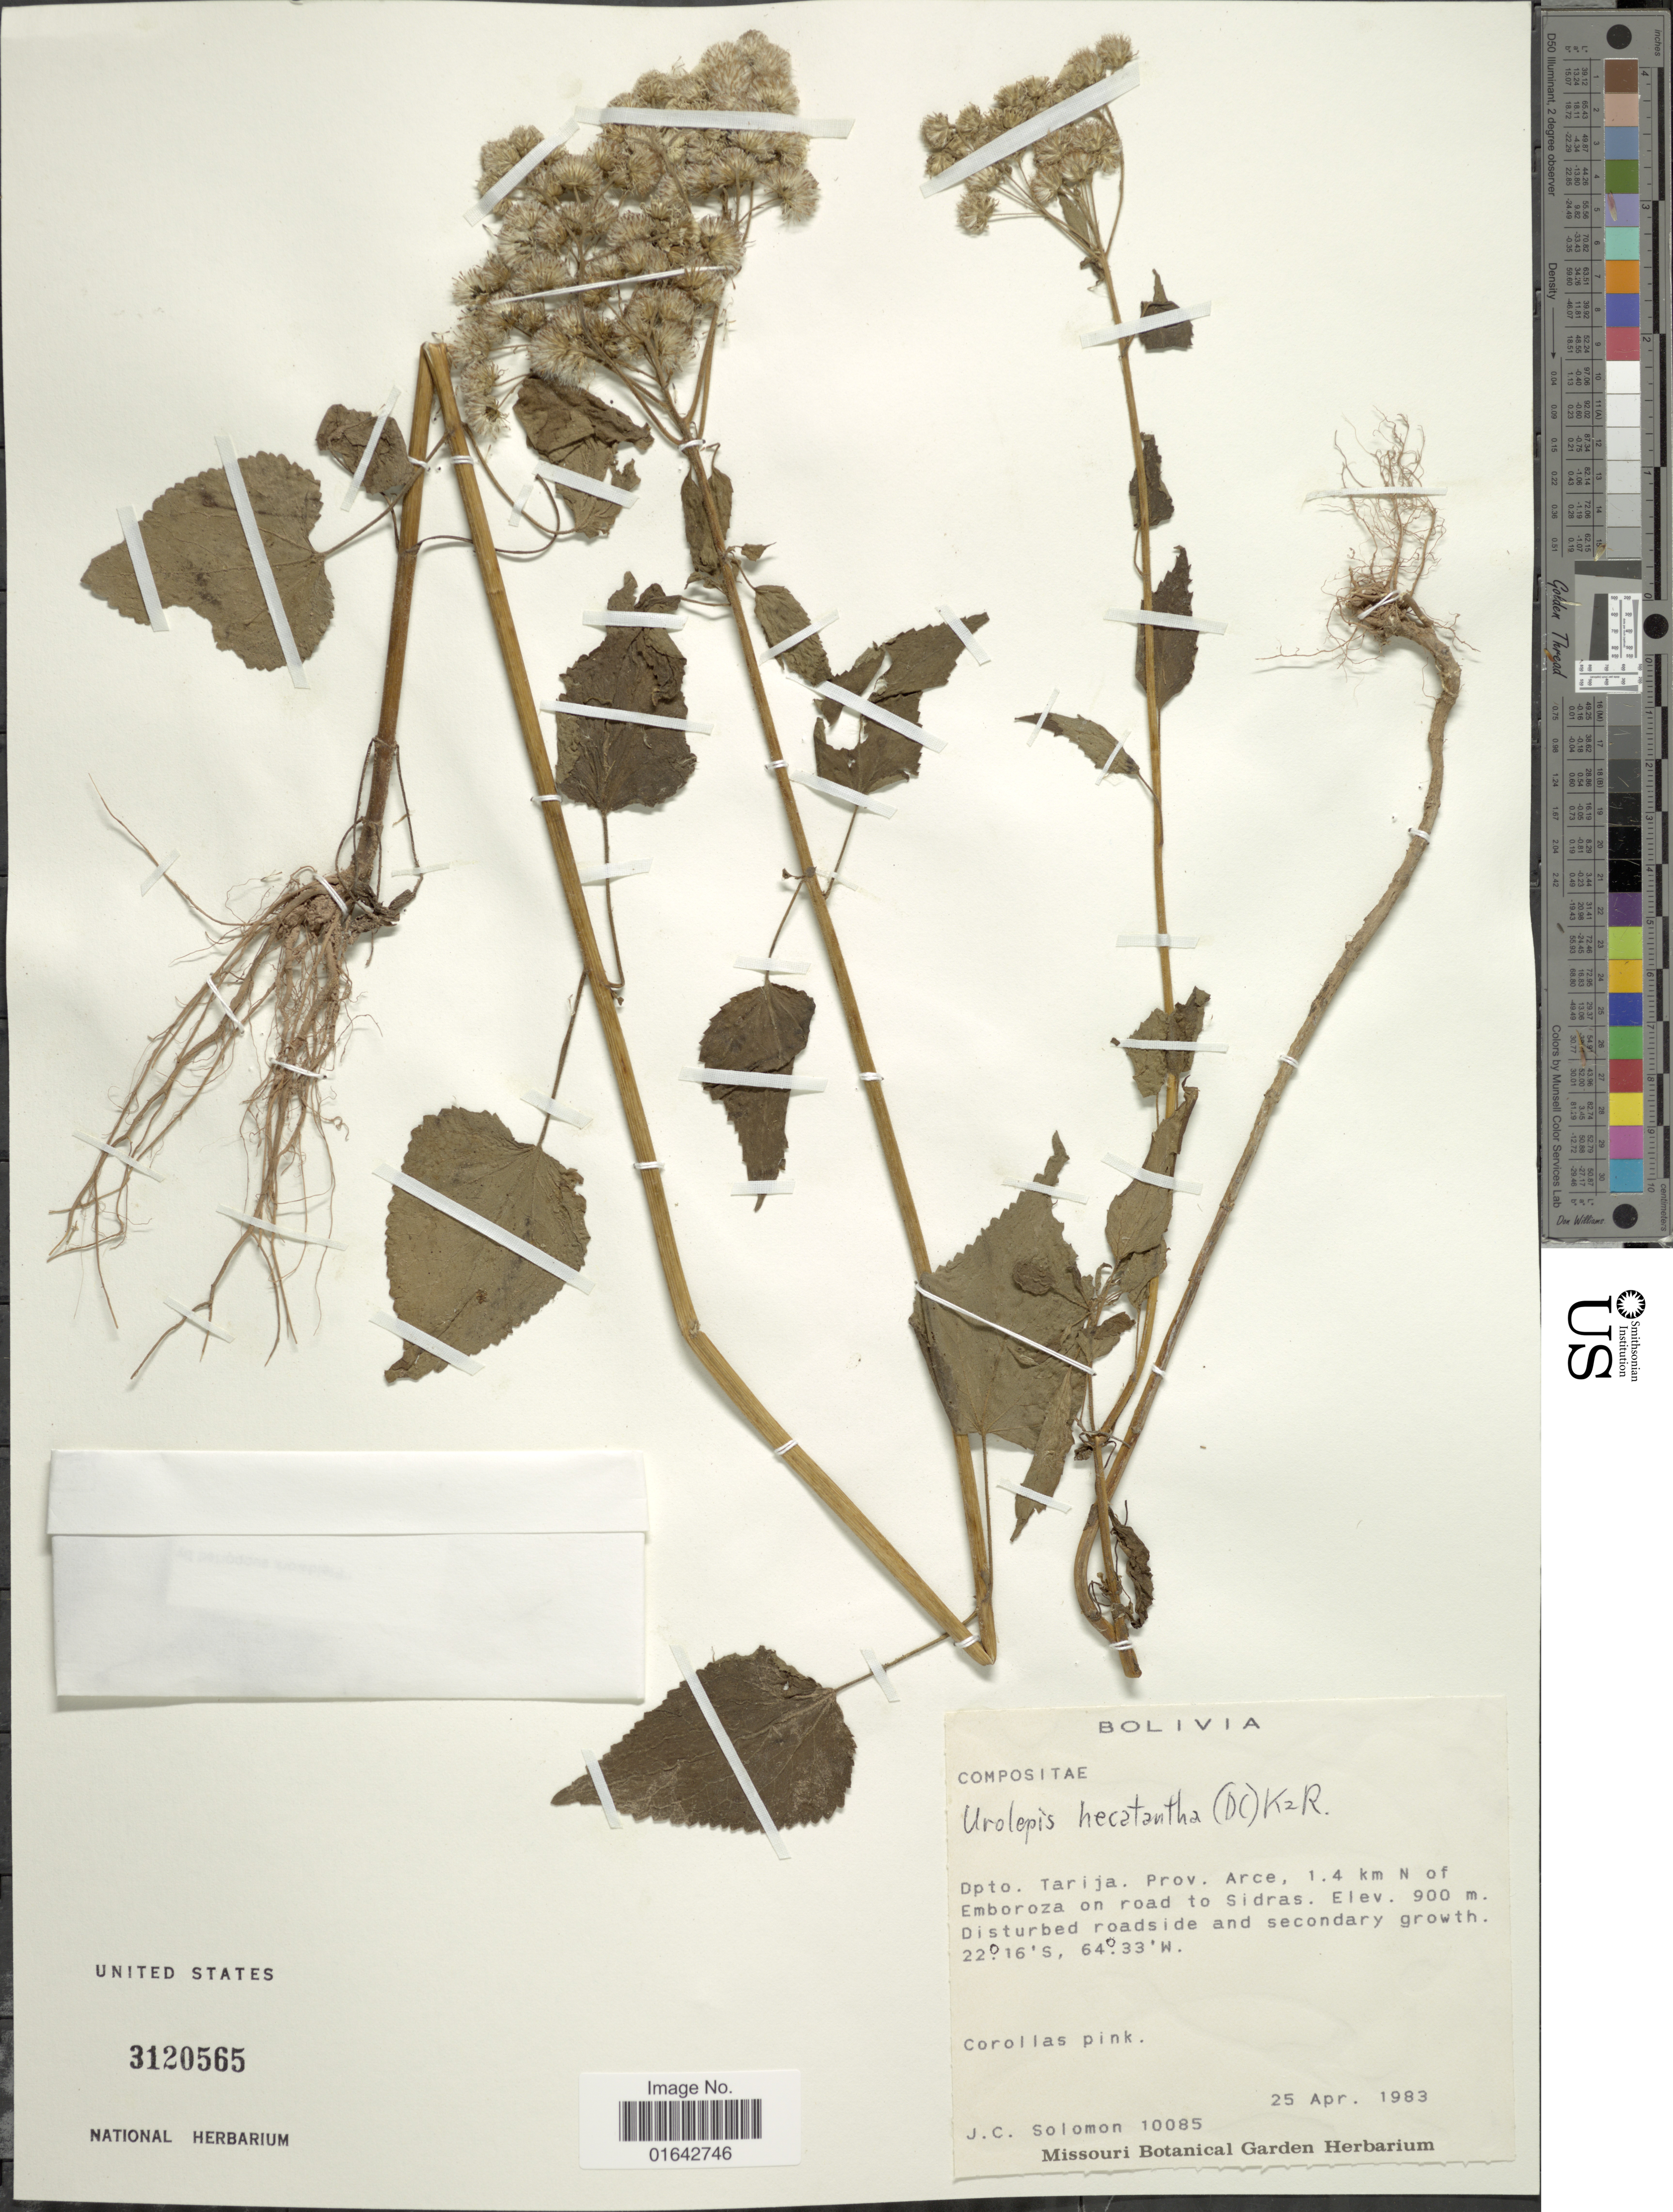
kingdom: Plantae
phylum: Tracheophyta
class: Magnoliopsida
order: Asterales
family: Asteraceae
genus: Urolepis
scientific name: Urolepis hecatantha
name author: (DC.) R.M. King & H. Rob.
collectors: J. C. Solomon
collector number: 10085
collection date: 1983-04-25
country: Bolivia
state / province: Tarija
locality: Dpto. Tarija, Prov. Arce, 1.4 km N of Emboroza on road to Sidras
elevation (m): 900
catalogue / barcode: US 3120565